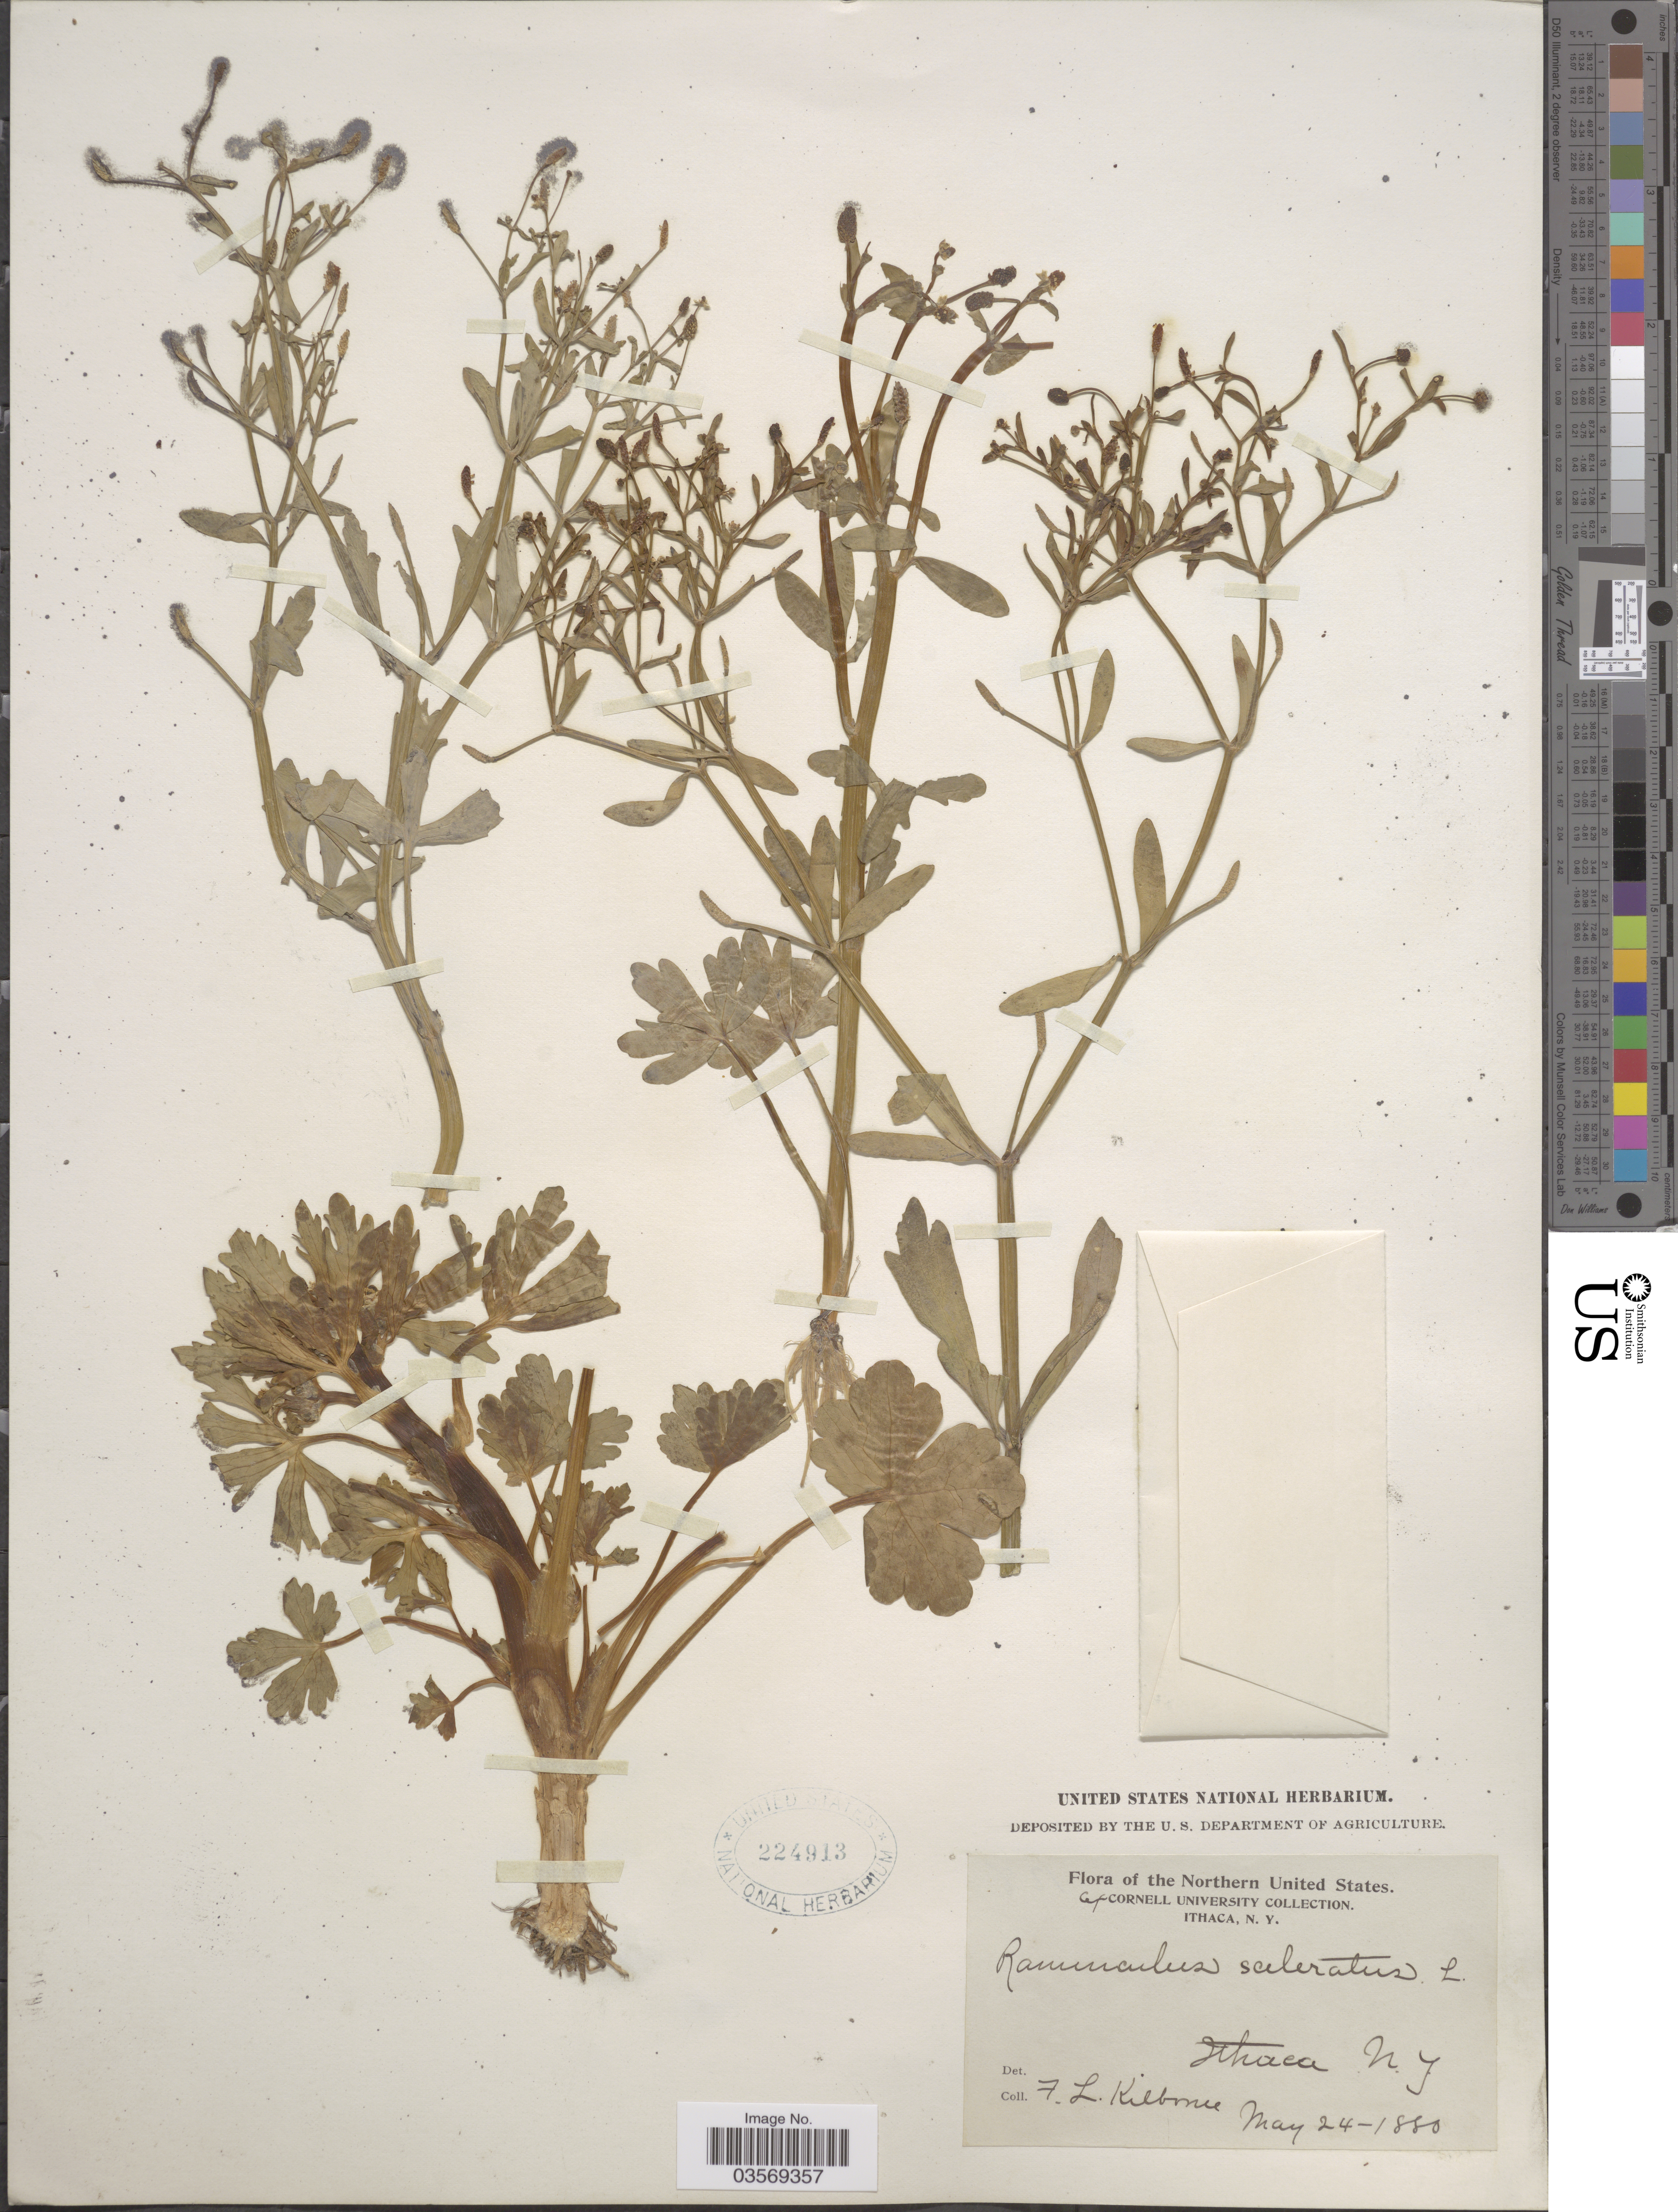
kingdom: Plantae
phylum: Tracheophyta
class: Magnoliopsida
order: Ranunculales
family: Ranunculaceae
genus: Ranunculus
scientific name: Ranunculus sceleratus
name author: L.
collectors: F. L. Kilborne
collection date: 1880-05-24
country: United States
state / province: New York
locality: Northern United States. Ithaca.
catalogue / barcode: US 224913